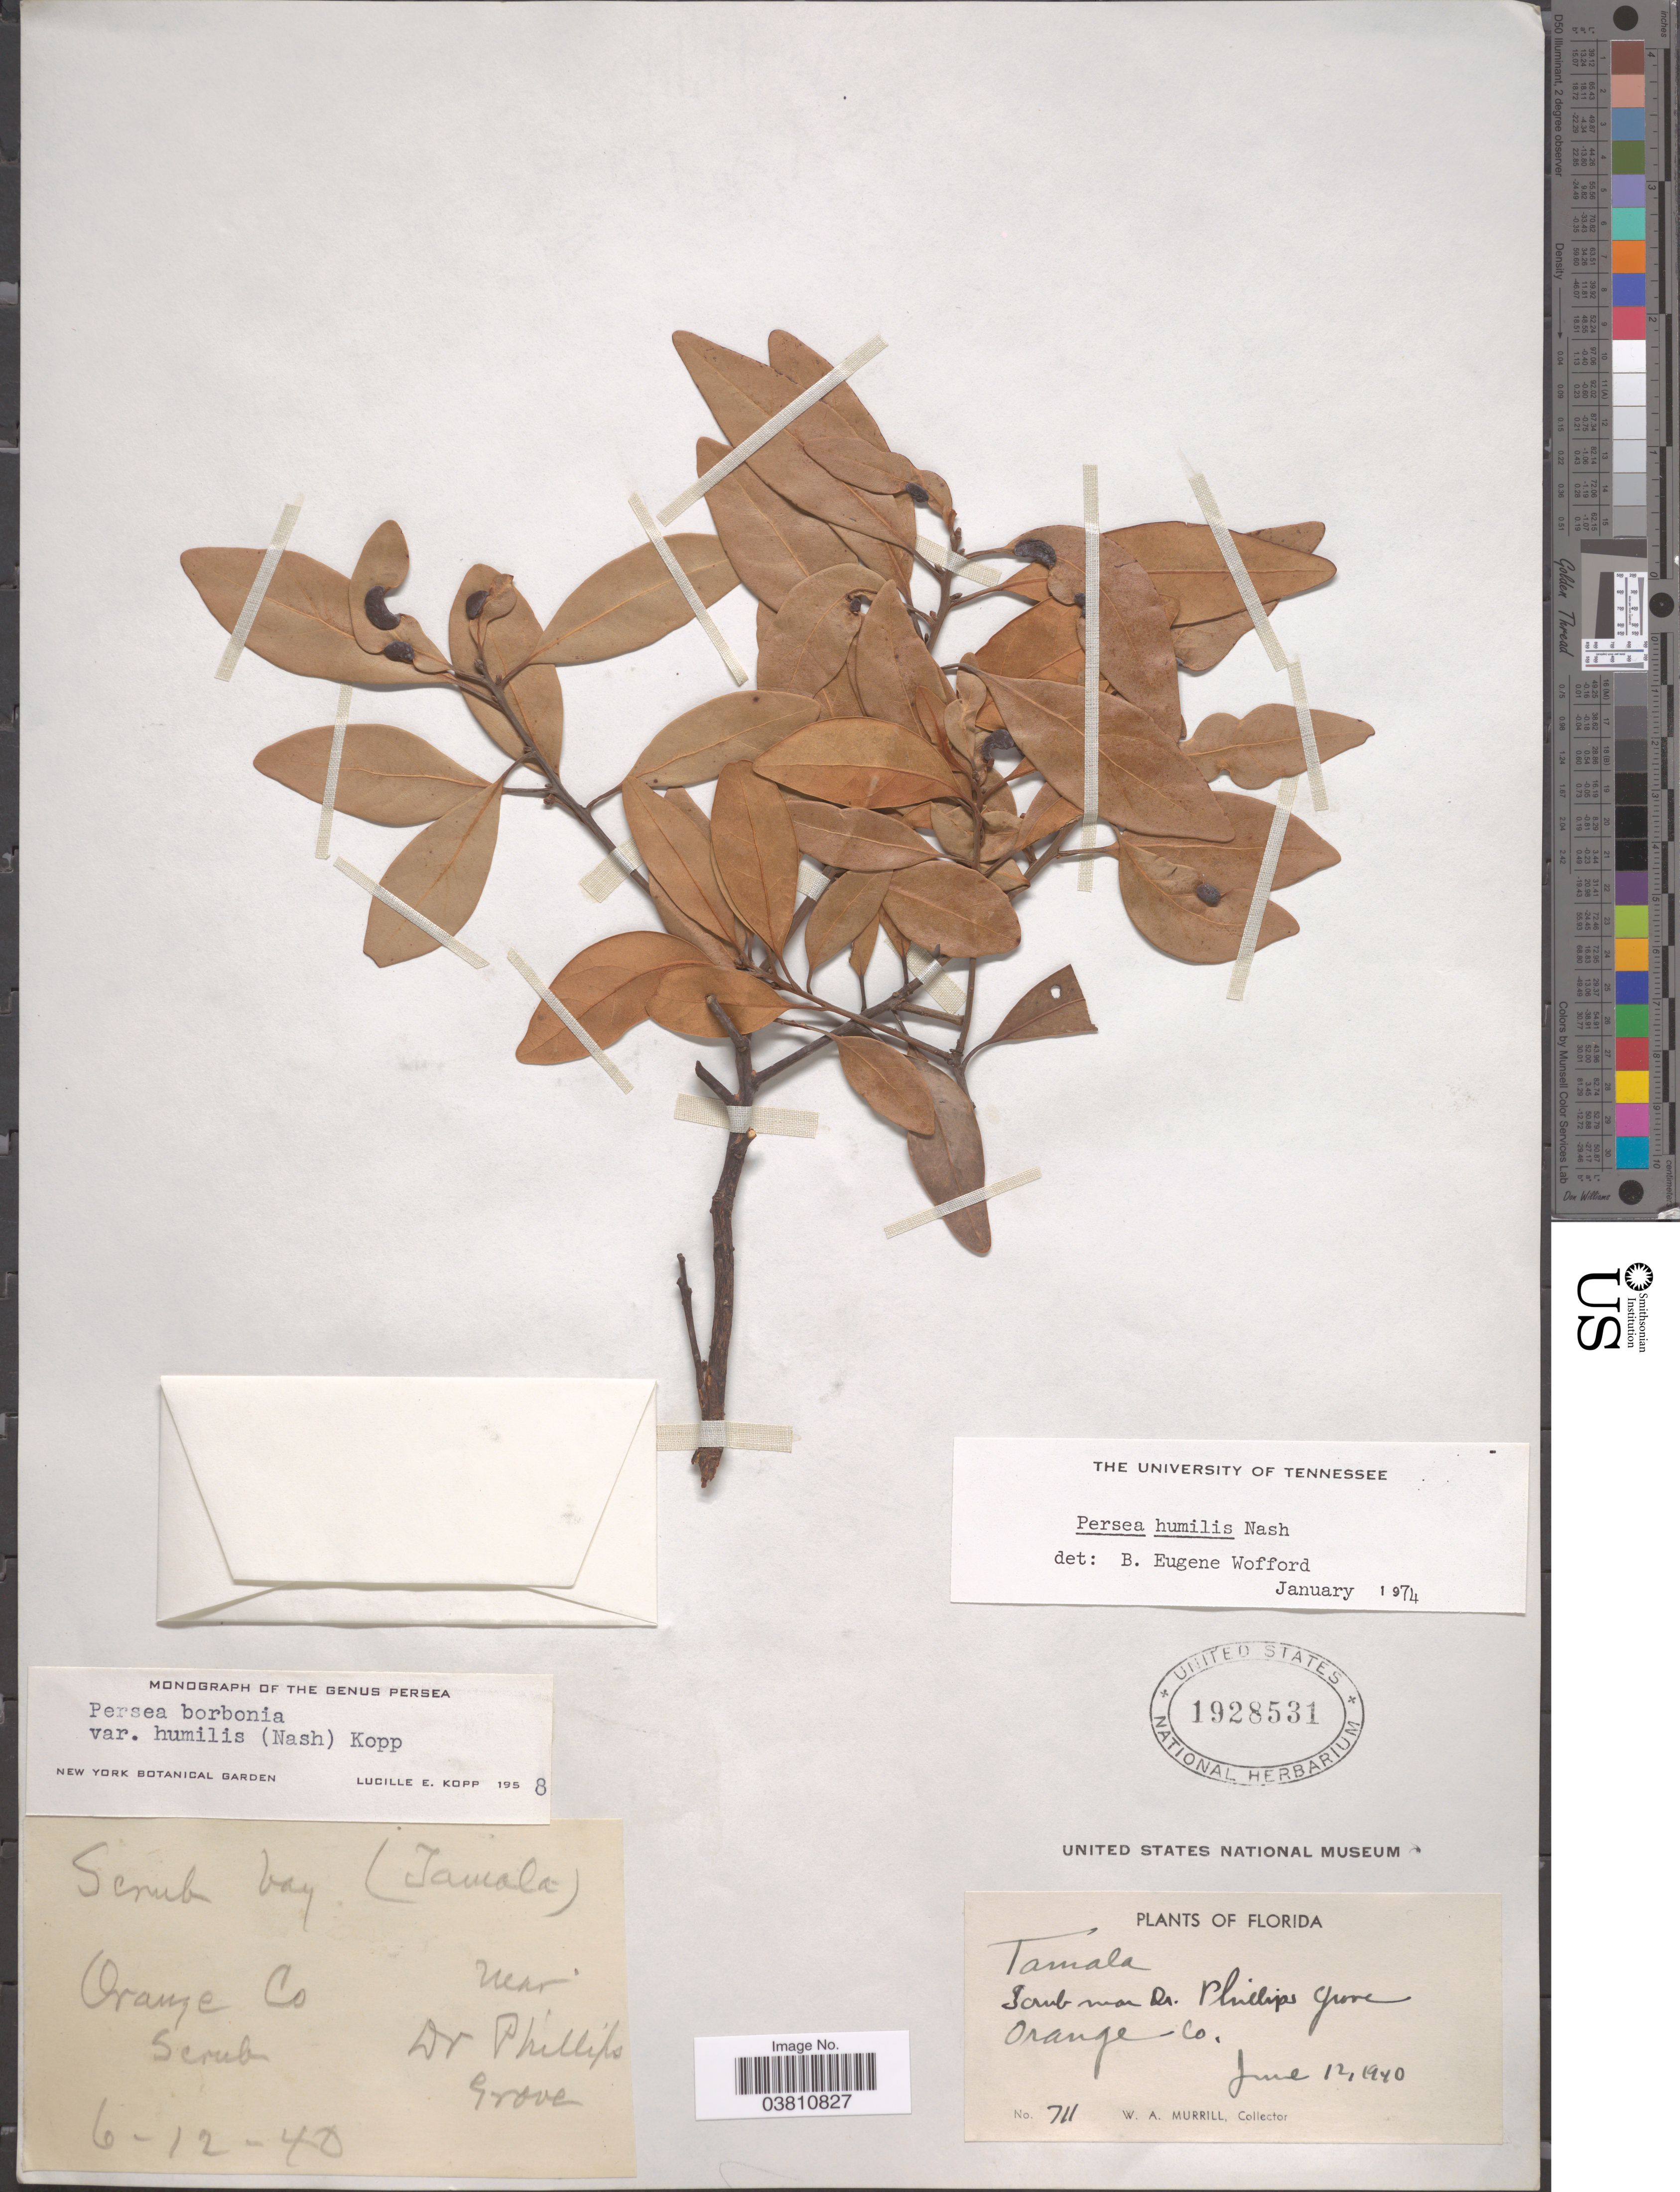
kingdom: Plantae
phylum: Tracheophyta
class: Magnoliopsida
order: Laurales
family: Lauraceae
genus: Persea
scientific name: Persea humilis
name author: Nash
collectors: W. A. Murrill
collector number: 711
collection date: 1940-06-12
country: United States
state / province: Florida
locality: Orange Co.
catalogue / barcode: US 1928531